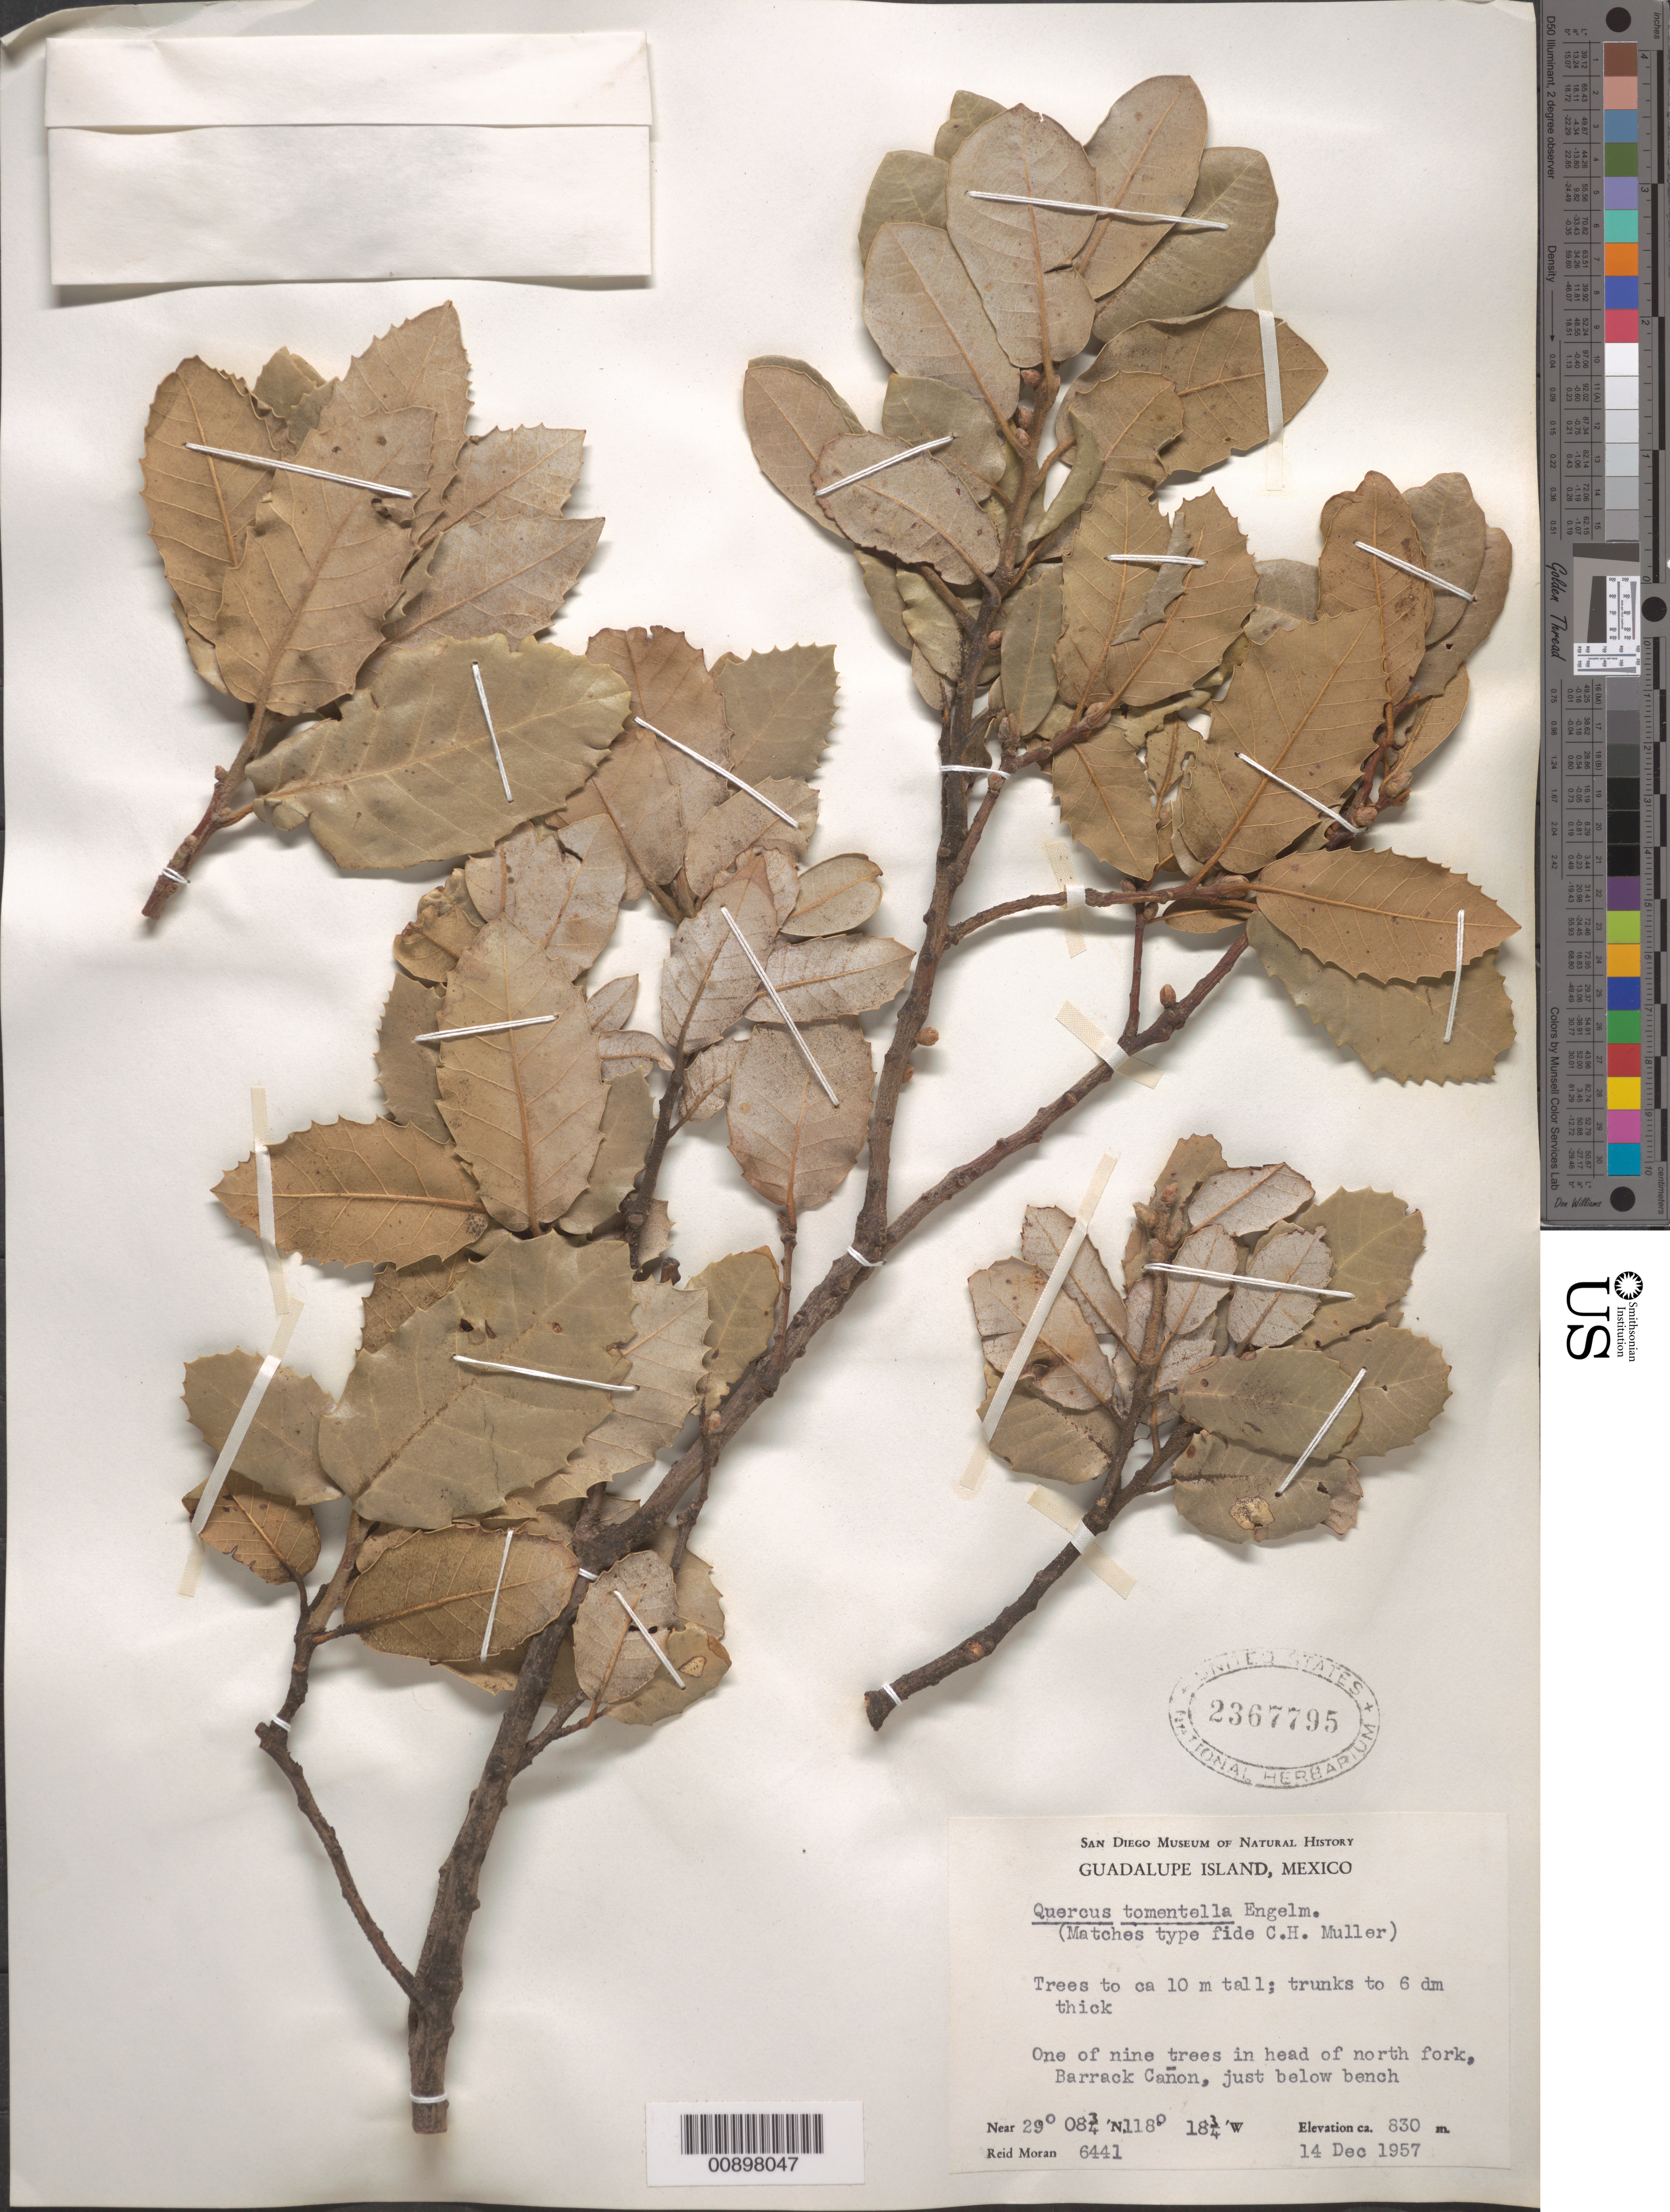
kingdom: Plantae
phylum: Tracheophyta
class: Magnoliopsida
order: Fagales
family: Fagaceae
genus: Quercus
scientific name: Quercus tomentella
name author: Engelm.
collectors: R. V. Moran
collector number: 6441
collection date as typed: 14 Dec 1957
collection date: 1957-12-14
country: Mexico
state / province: Baja California Norte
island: Guadalupe I.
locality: Guadalupe Island. Head of north fork, Barrack Cañon, just below bench.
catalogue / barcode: US 2367795